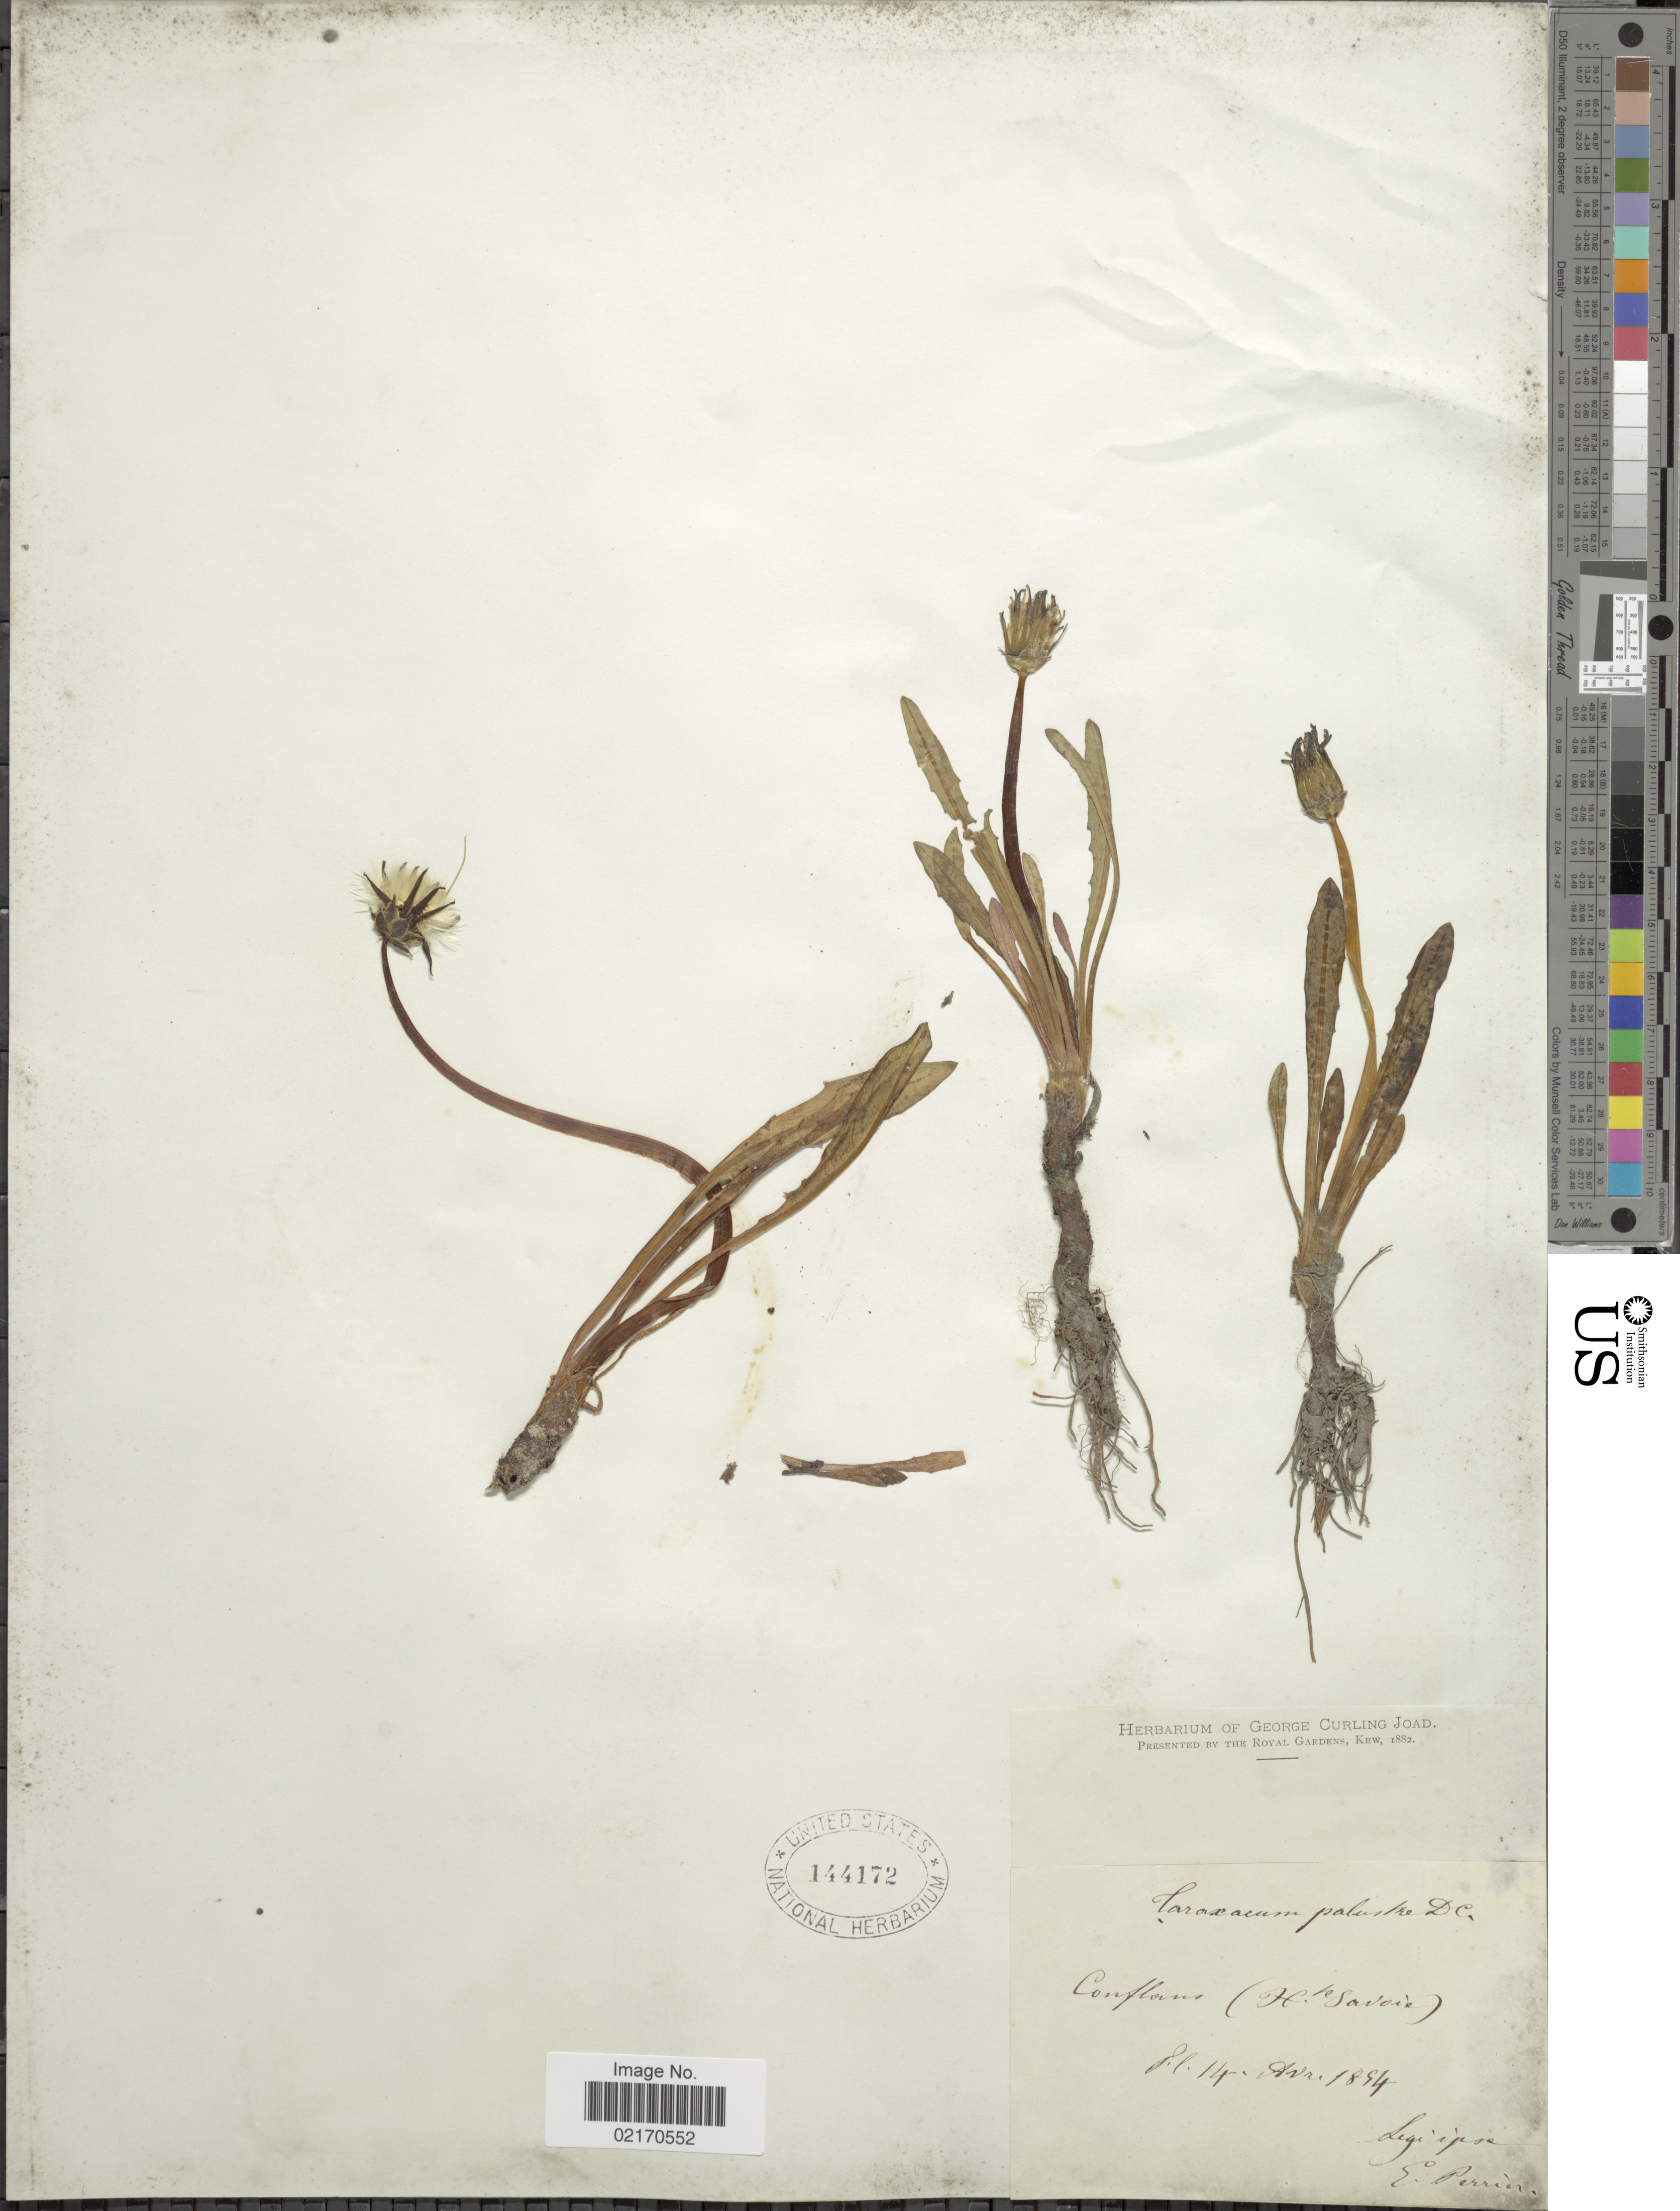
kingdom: Plantae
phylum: Tracheophyta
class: Magnoliopsida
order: Asterales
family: Asteraceae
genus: Taraxacum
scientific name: Taraxacum palustre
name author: (Lyons) Symons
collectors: E. Perrier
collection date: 1894-04-14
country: France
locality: Conflans (H.te Savoie)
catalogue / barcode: US 144172